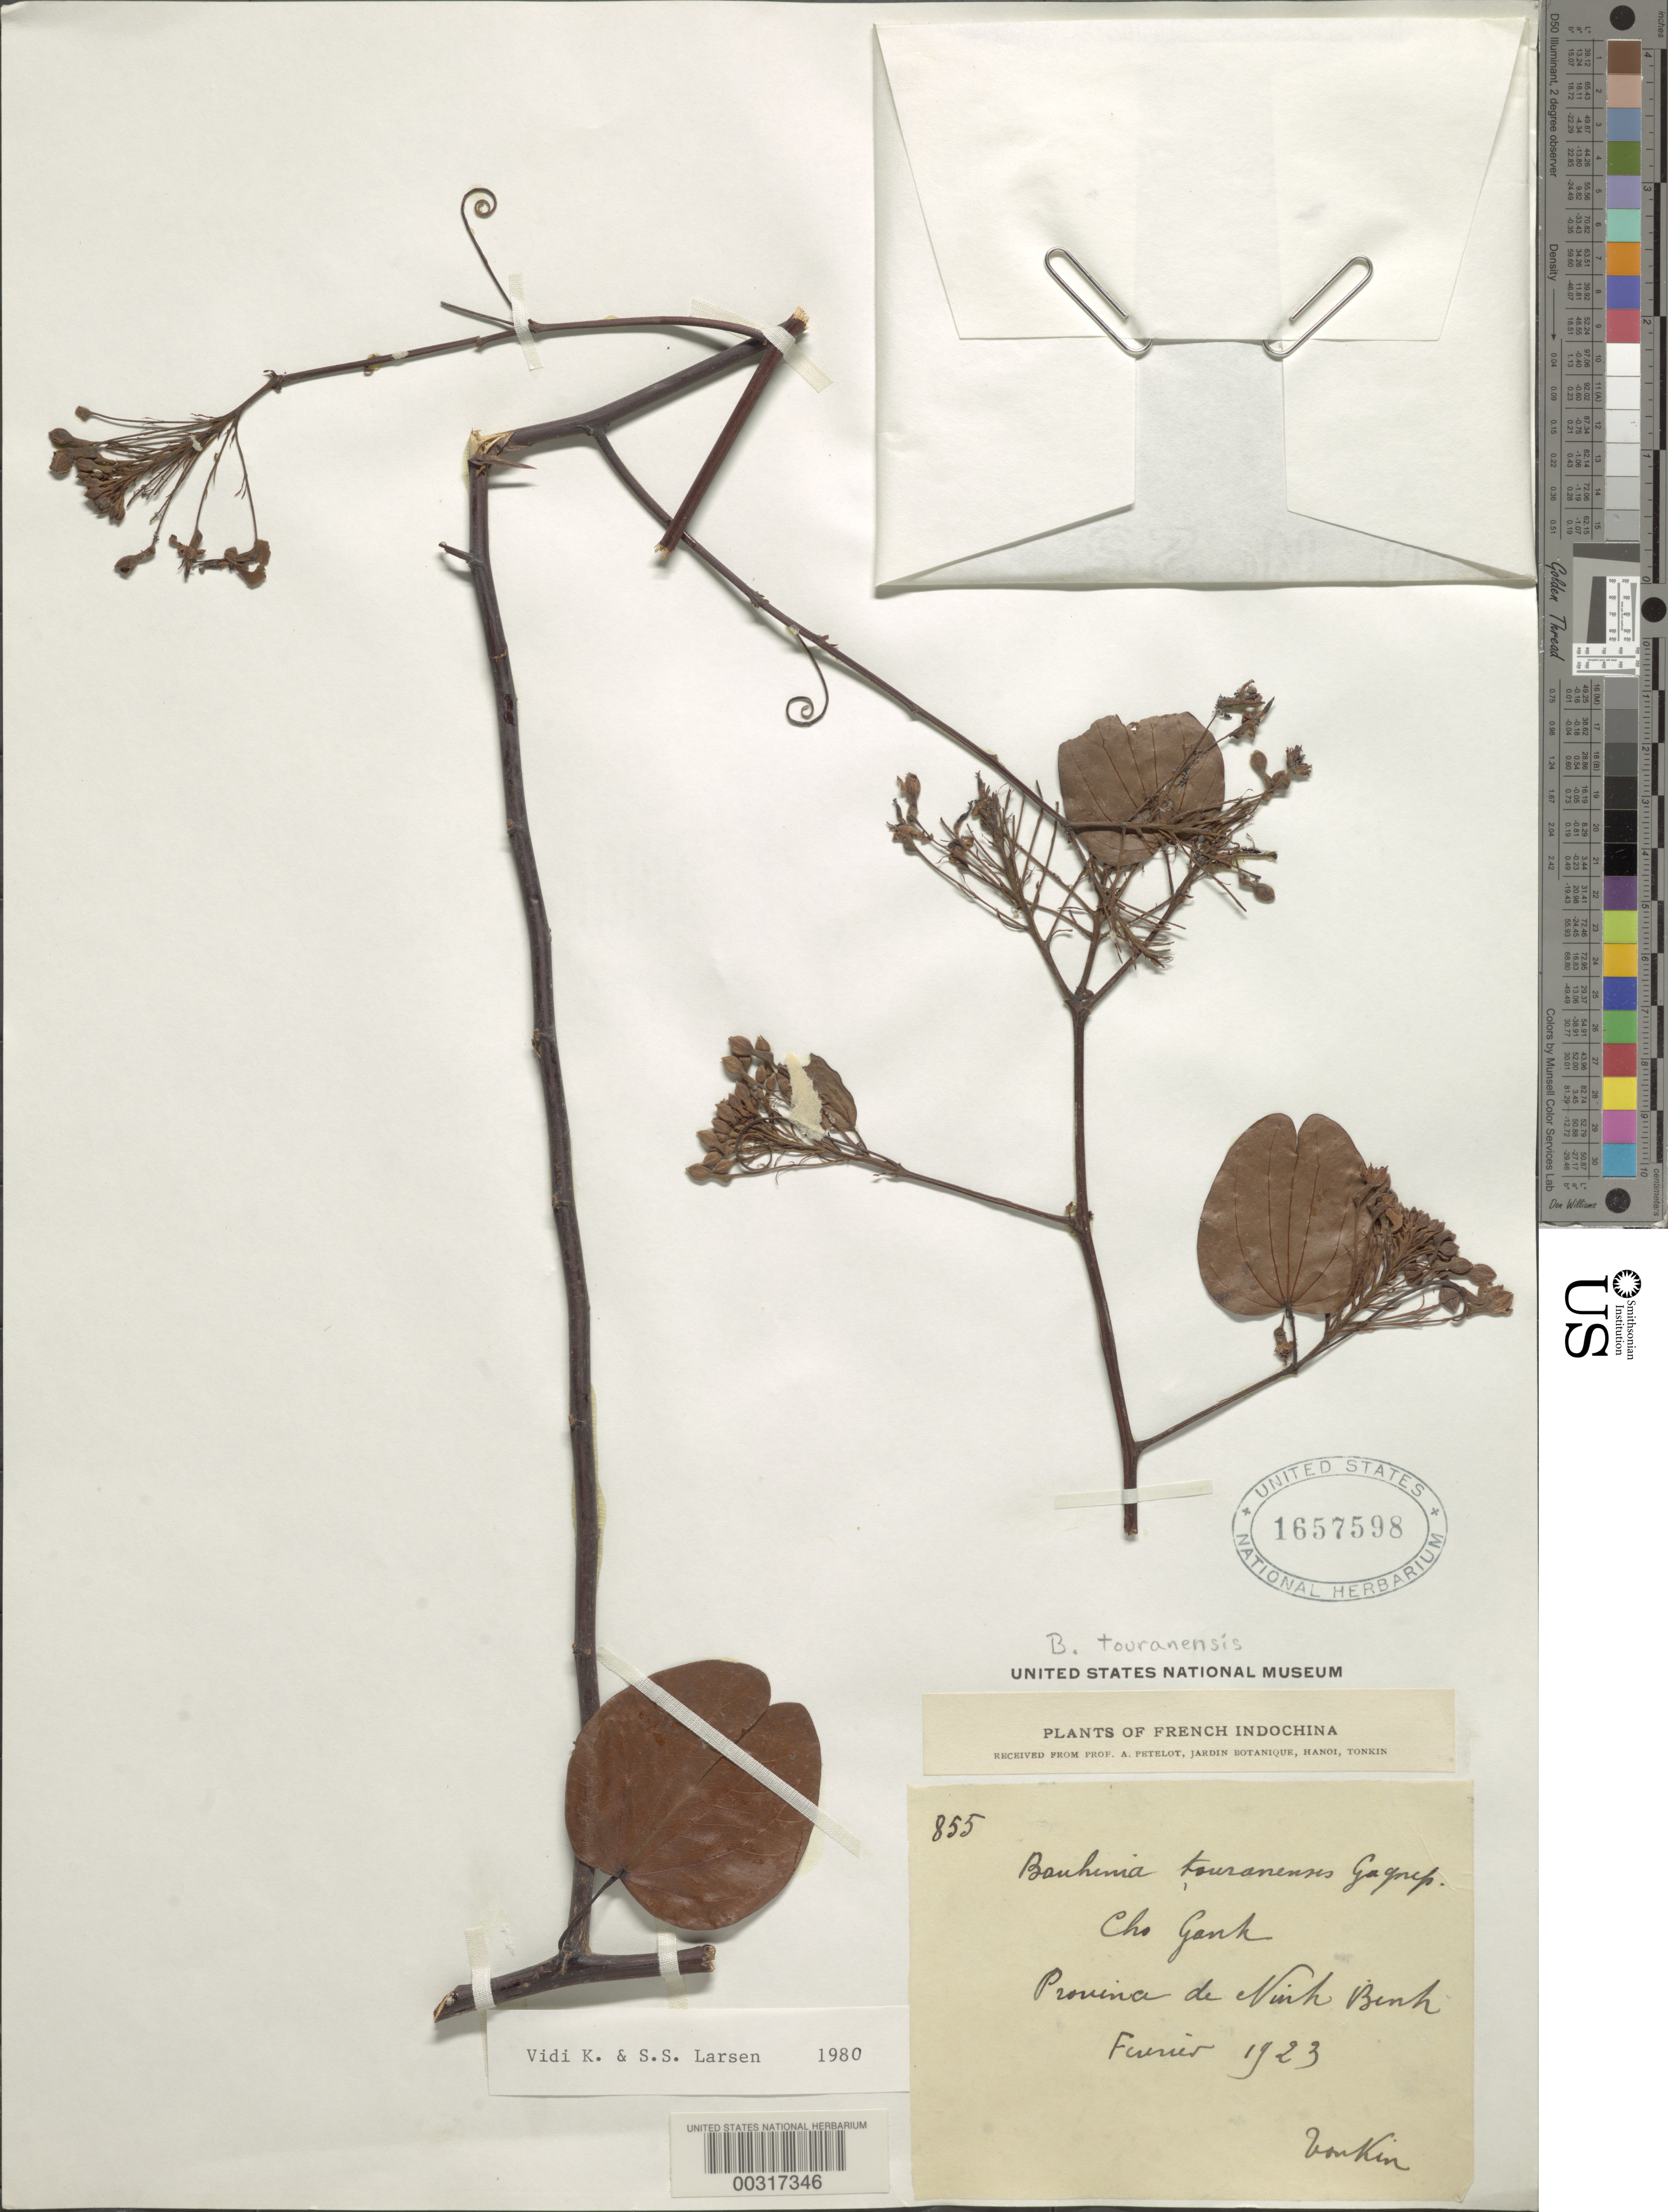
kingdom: Plantae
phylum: Tracheophyta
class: Magnoliopsida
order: Fabales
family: Fabaceae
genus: Cheniella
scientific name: Cheniella touranensis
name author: (Gagnep.) R. Clark & Mackinder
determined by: U.S. National Herbarium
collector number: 855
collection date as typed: Feb 1923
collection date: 1923-02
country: Vietnam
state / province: Ninh Binh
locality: Cho ganh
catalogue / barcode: US 1657598